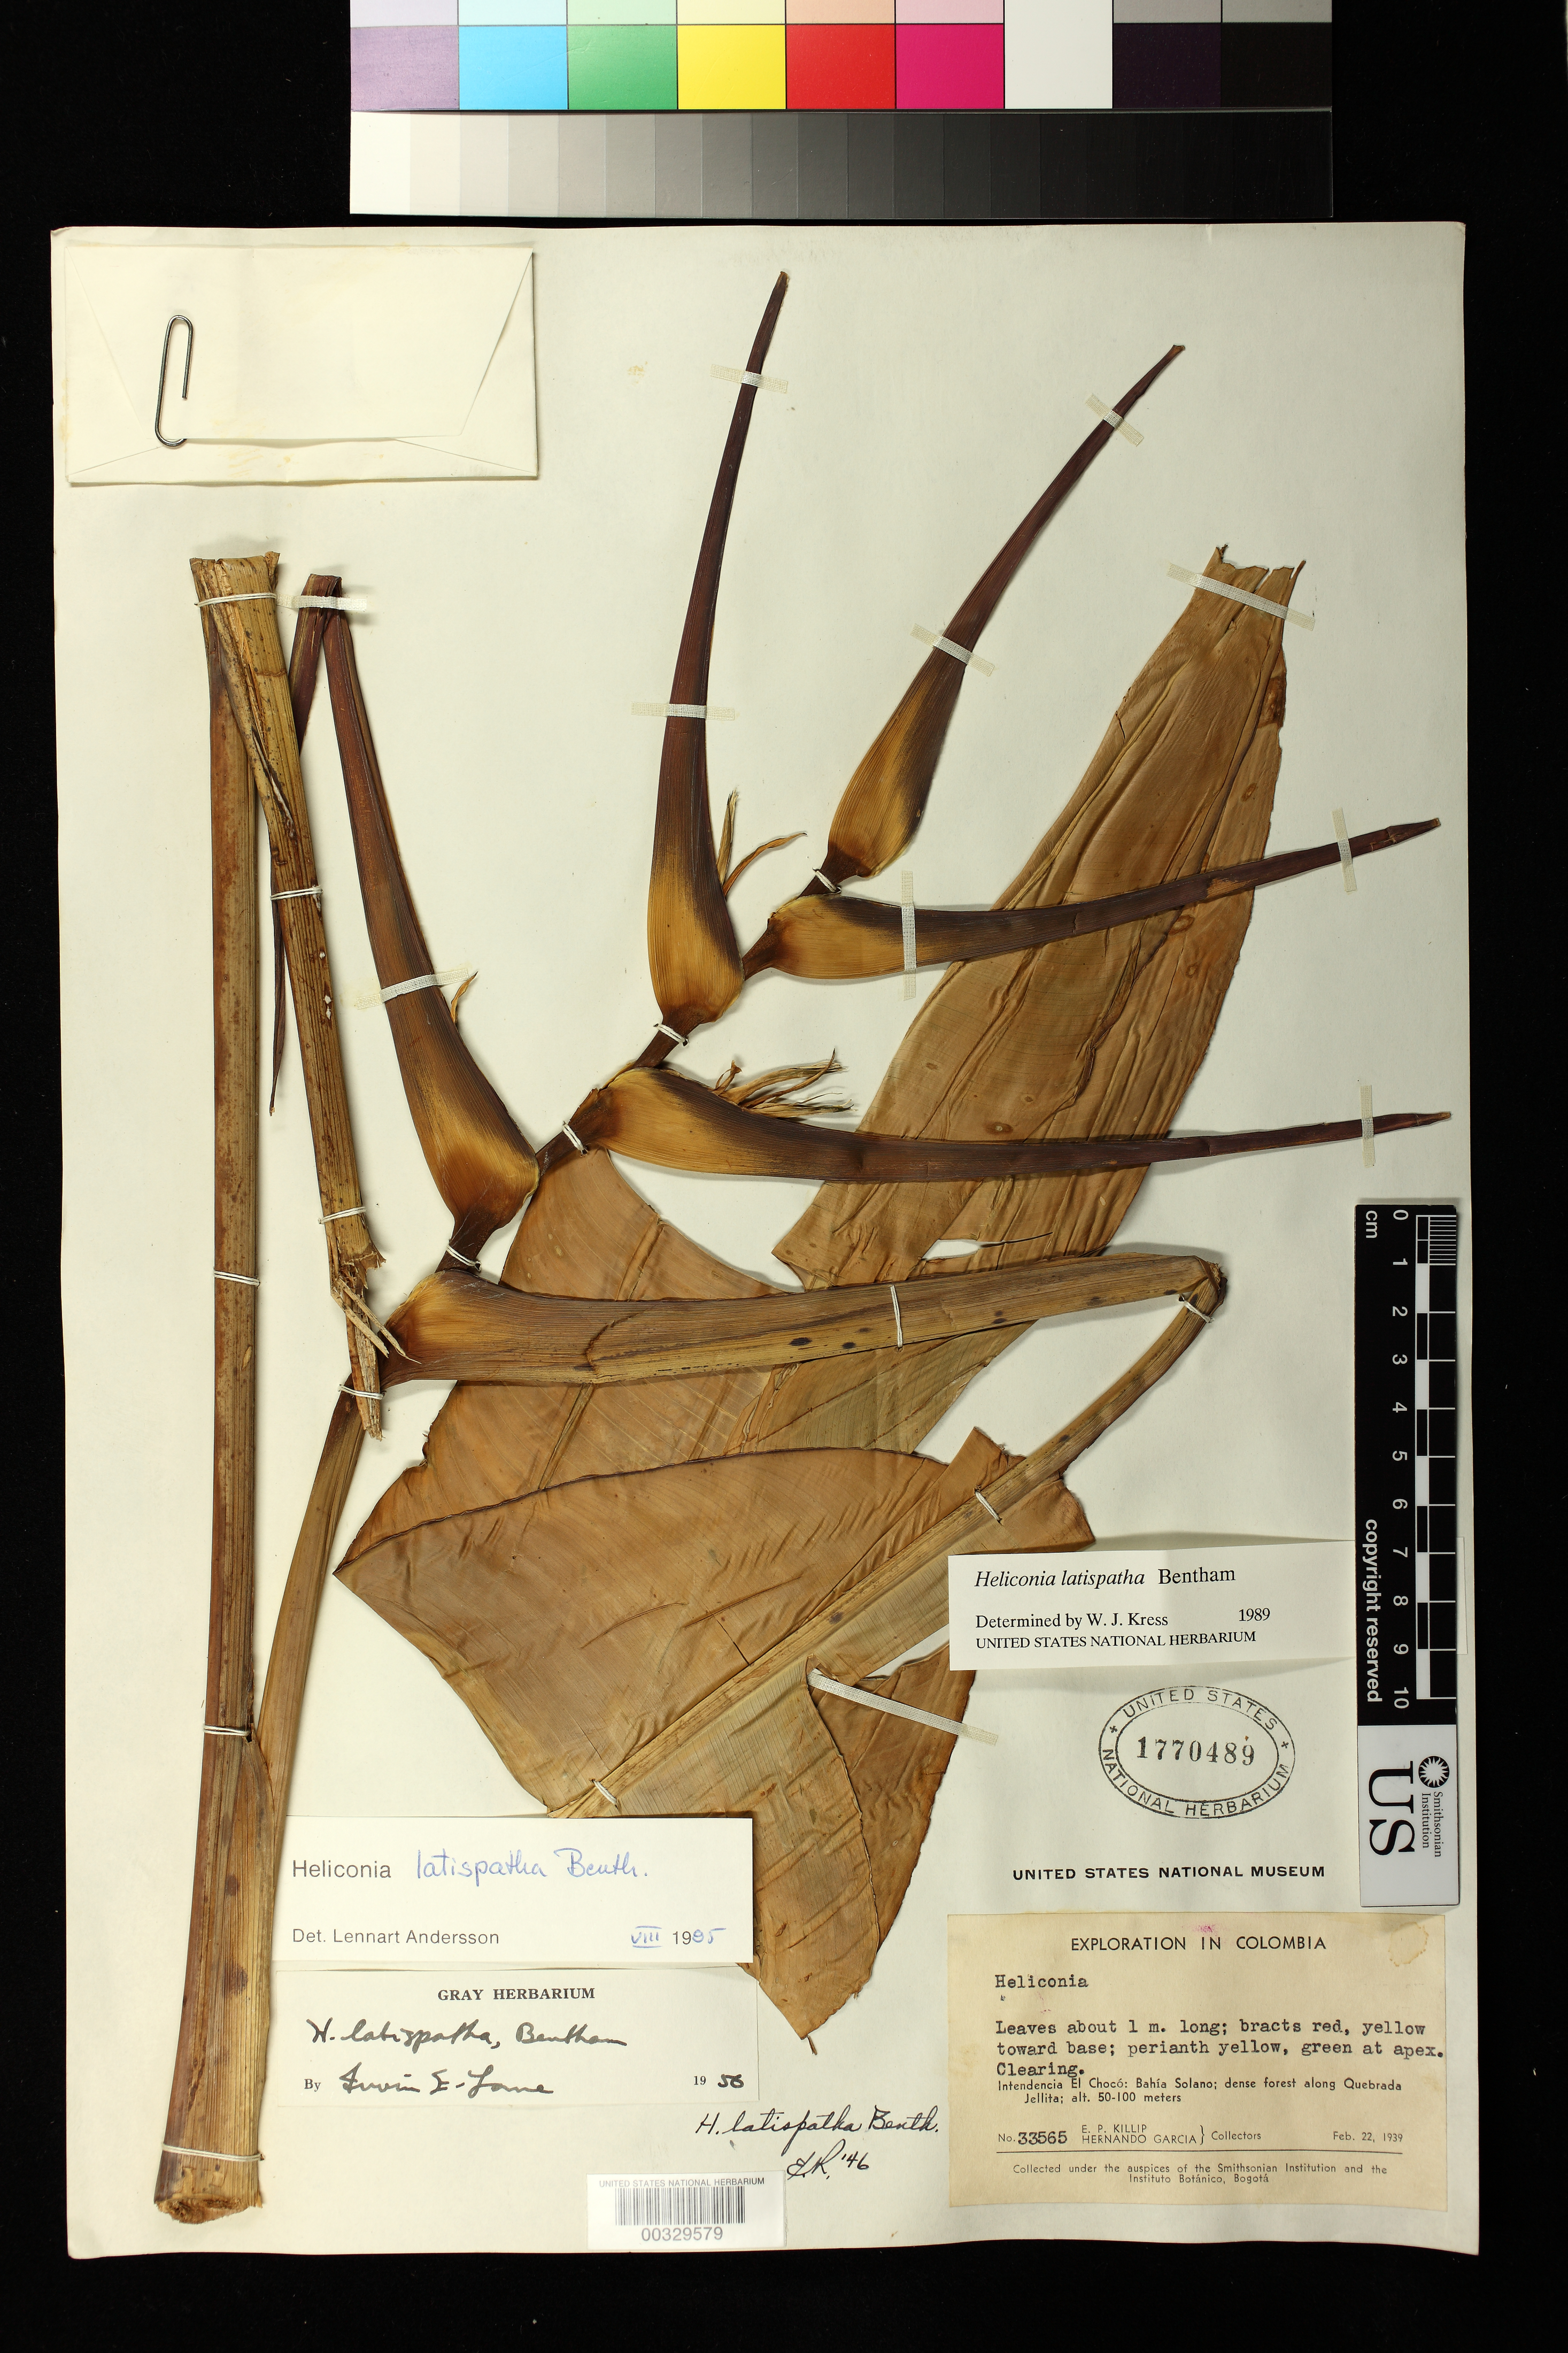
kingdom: Plantae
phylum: Tracheophyta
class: Liliopsida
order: Zingiberales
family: Heliconiaceae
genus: Heliconia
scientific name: Heliconia latispatha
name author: Benth.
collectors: E. P. Killip & H. García Barriga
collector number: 33565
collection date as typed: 22 Feb 1939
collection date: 1939-02-22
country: Colombia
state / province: Chocó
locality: Bahia Solano, dense forest along Quebrada JelLita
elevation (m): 50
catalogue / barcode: US 1770489